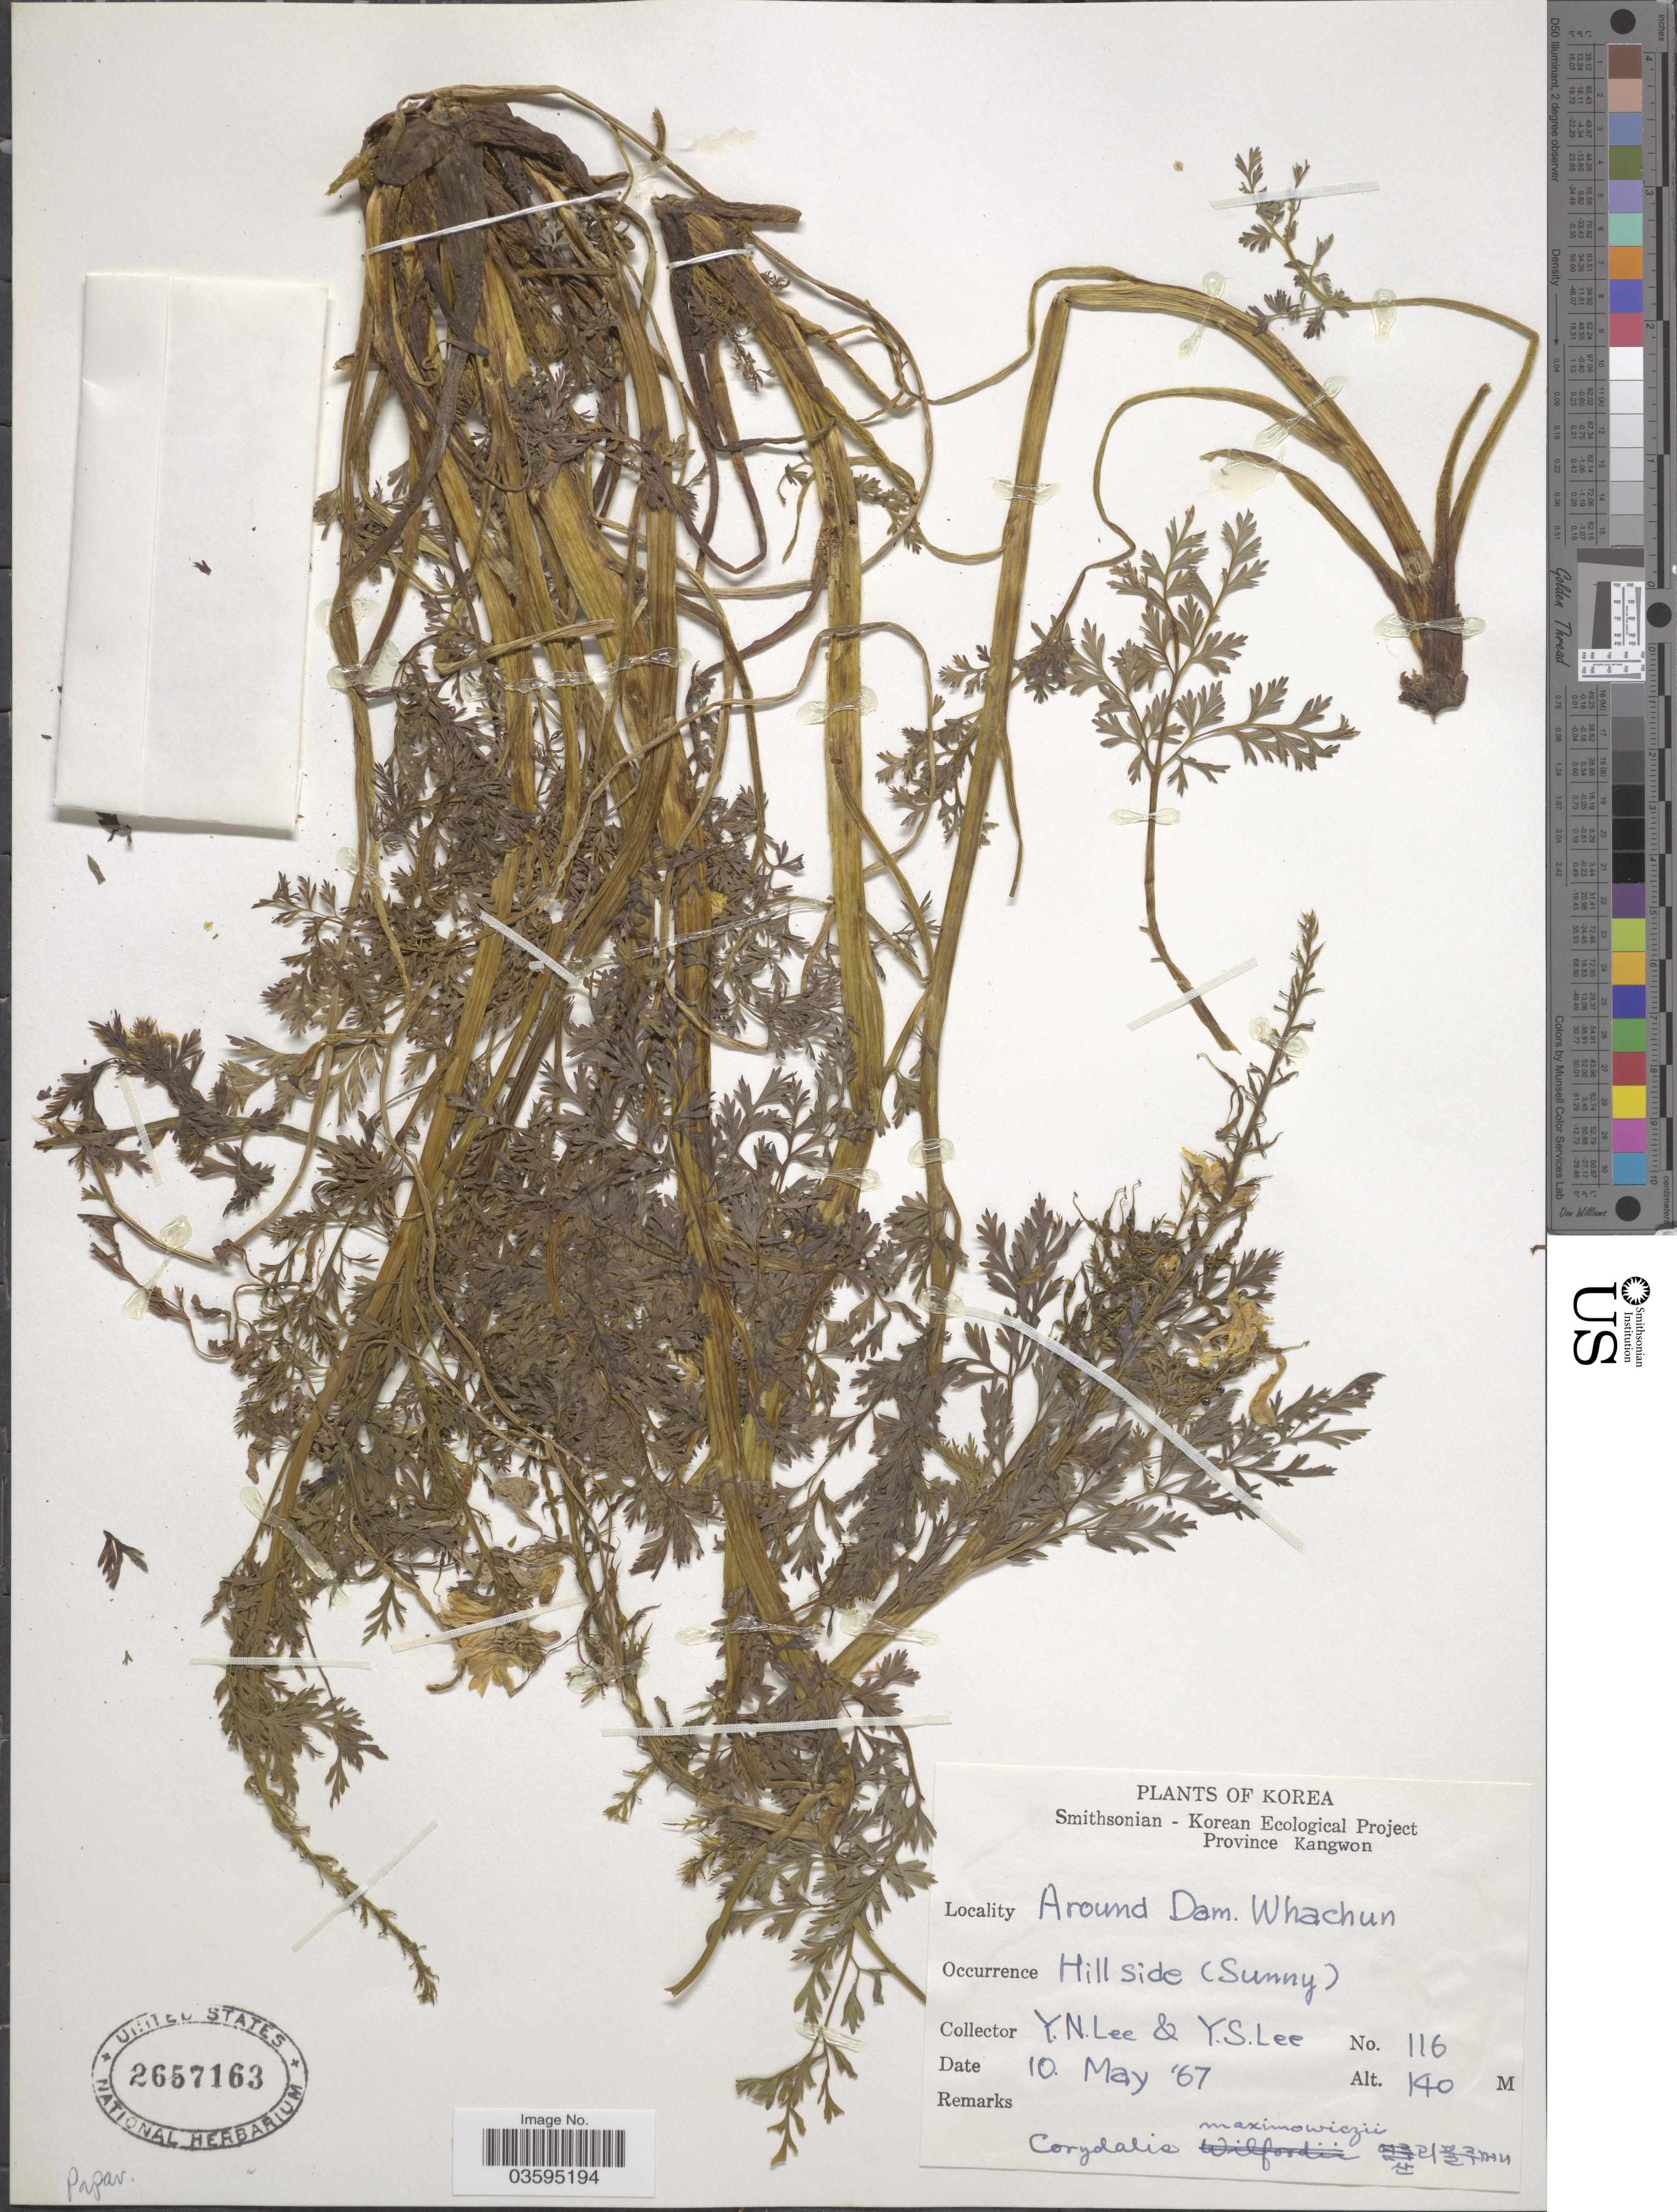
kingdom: Plantae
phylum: Tracheophyta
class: Magnoliopsida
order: Ranunculales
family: Papaveraceae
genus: Corydalis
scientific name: Corydalis maximowicziana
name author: Nakai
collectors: Y. N. Lee & Y. S. Lee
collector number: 116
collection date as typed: Transcribed d/m/y: 10/5/67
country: North Korea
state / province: Kangwon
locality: Around Dam. Whachun.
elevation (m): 140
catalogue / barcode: US 2657163